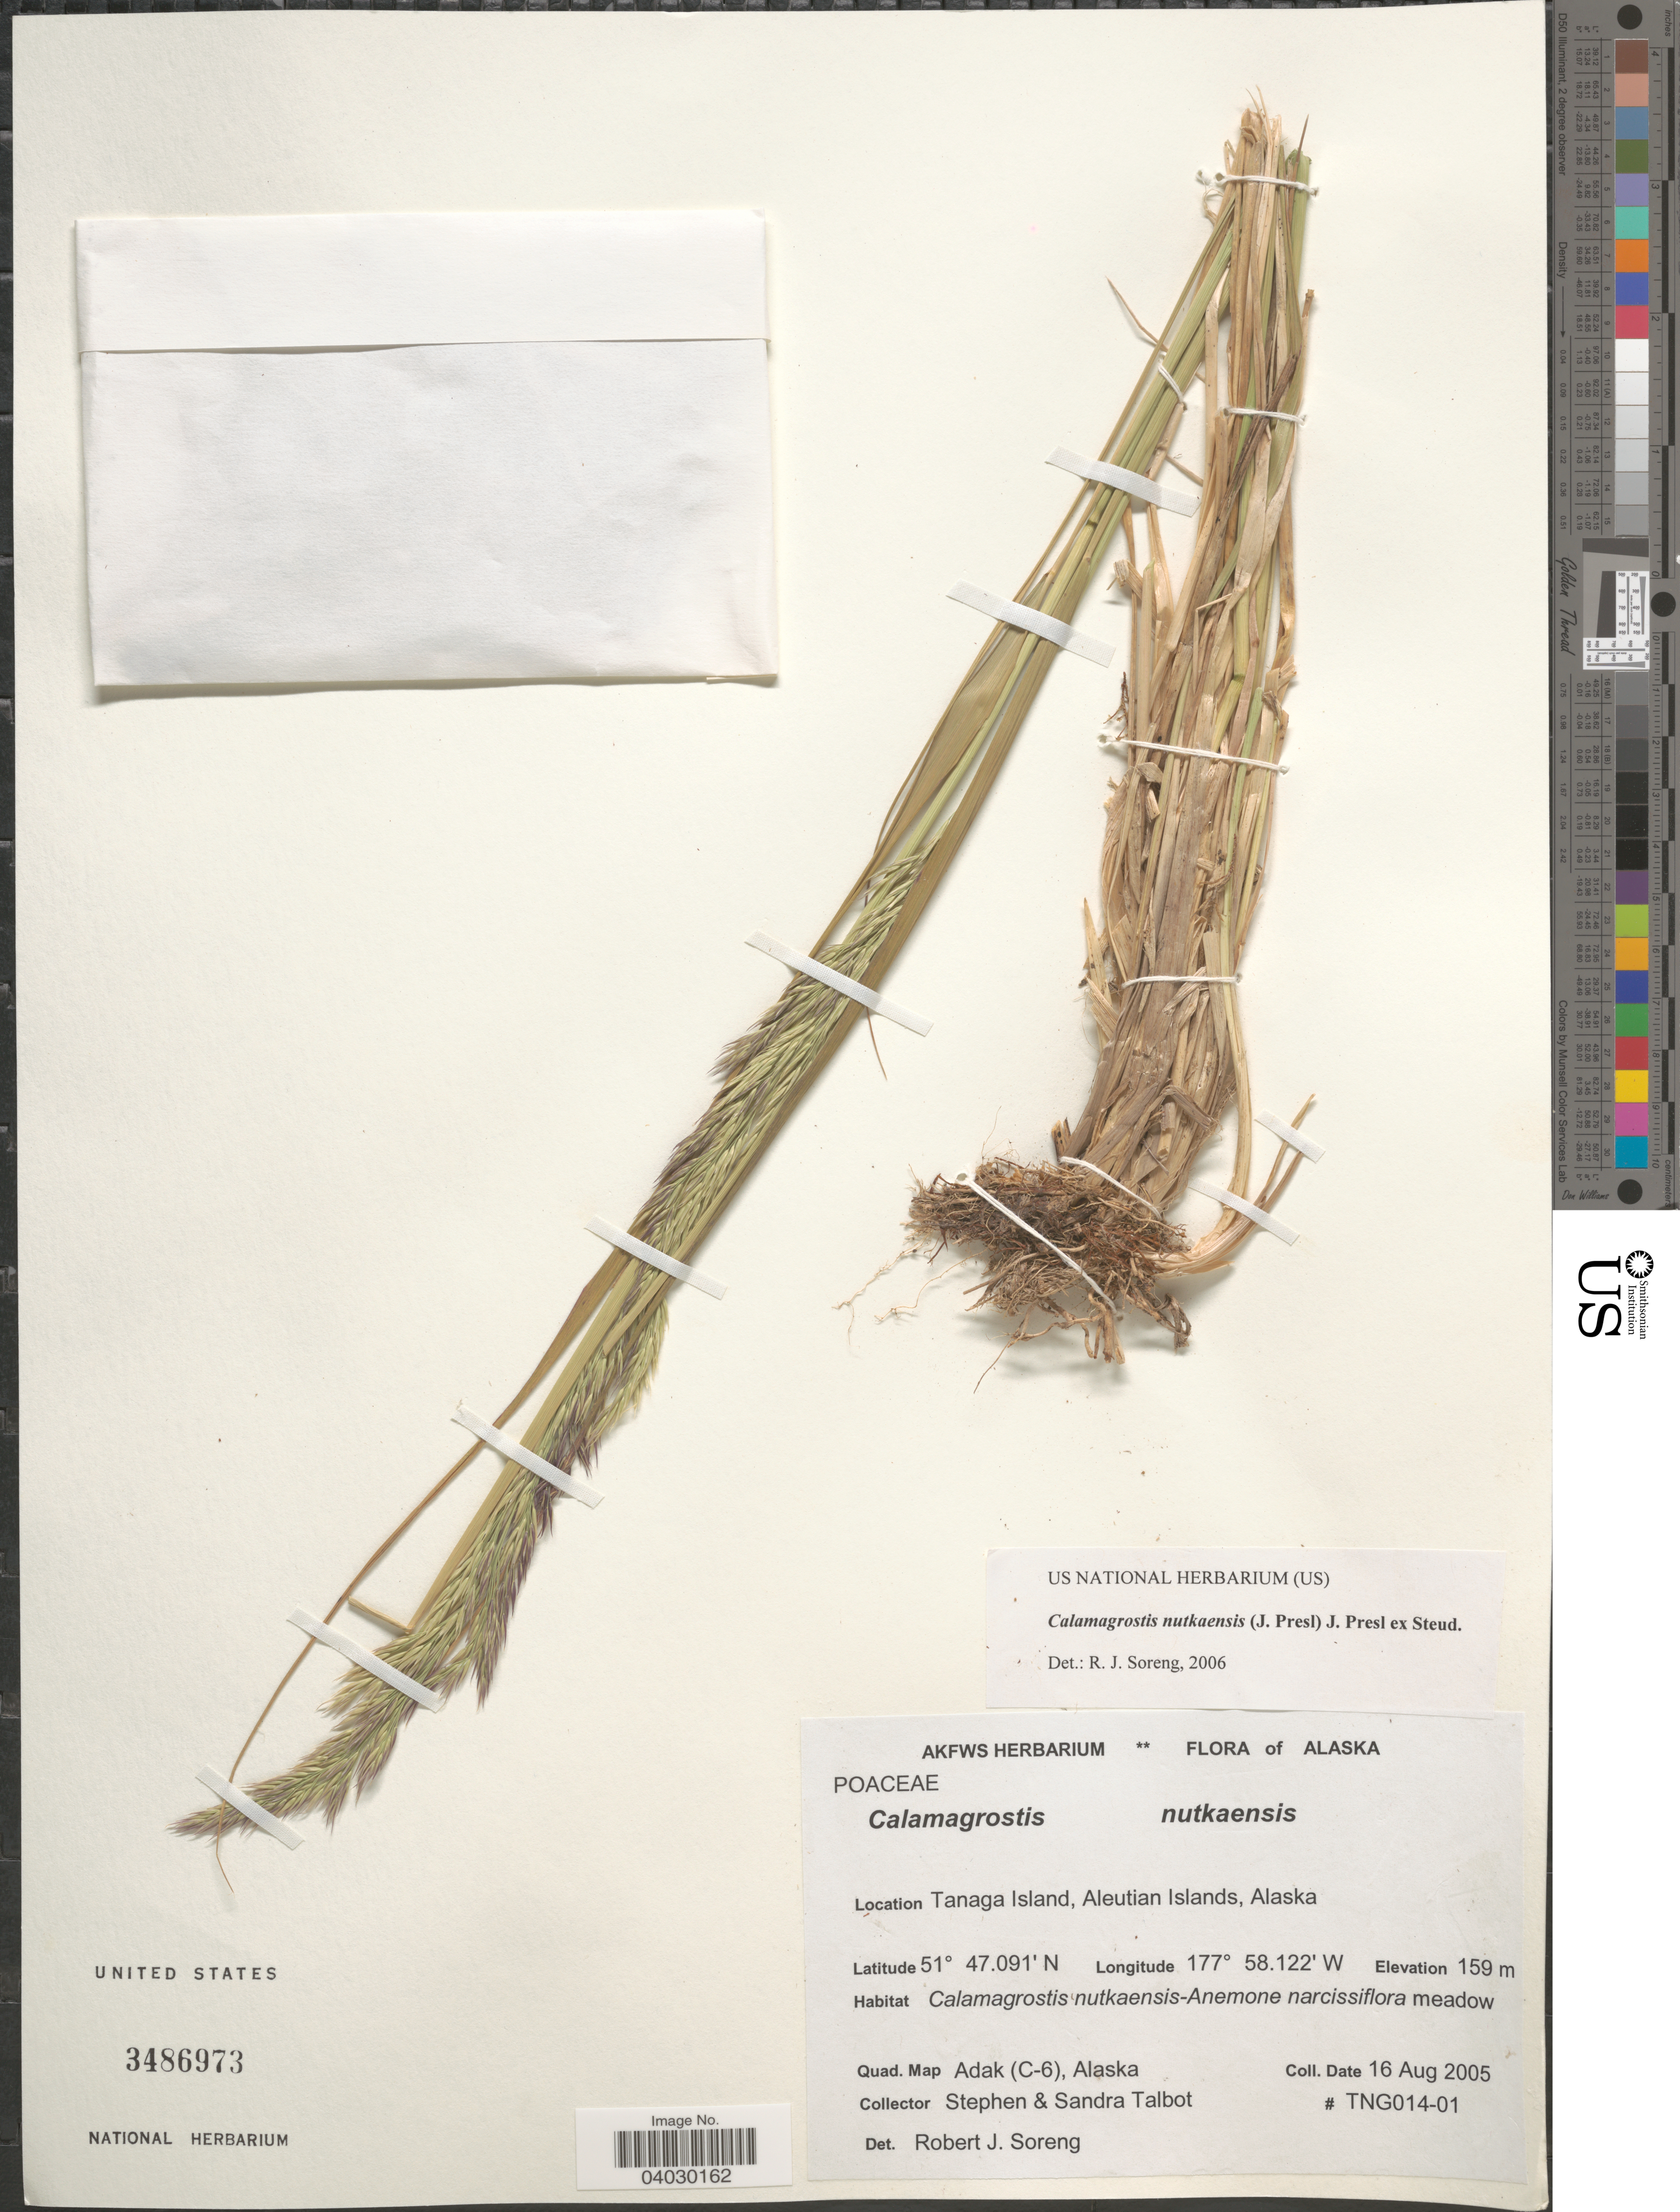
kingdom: Plantae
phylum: Tracheophyta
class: Liliopsida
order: Poales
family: Poaceae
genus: Calamagrostis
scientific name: Calamagrostis nutkaensis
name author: (J. Presl) Steud.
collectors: S. S. Talbot & S. Talbot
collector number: TNG014-01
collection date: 2005-08-16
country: United States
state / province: Alaska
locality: Tanaga Island, Aleutian Islands. Quad. Map Adak (C-6).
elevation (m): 159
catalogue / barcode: US 3486973